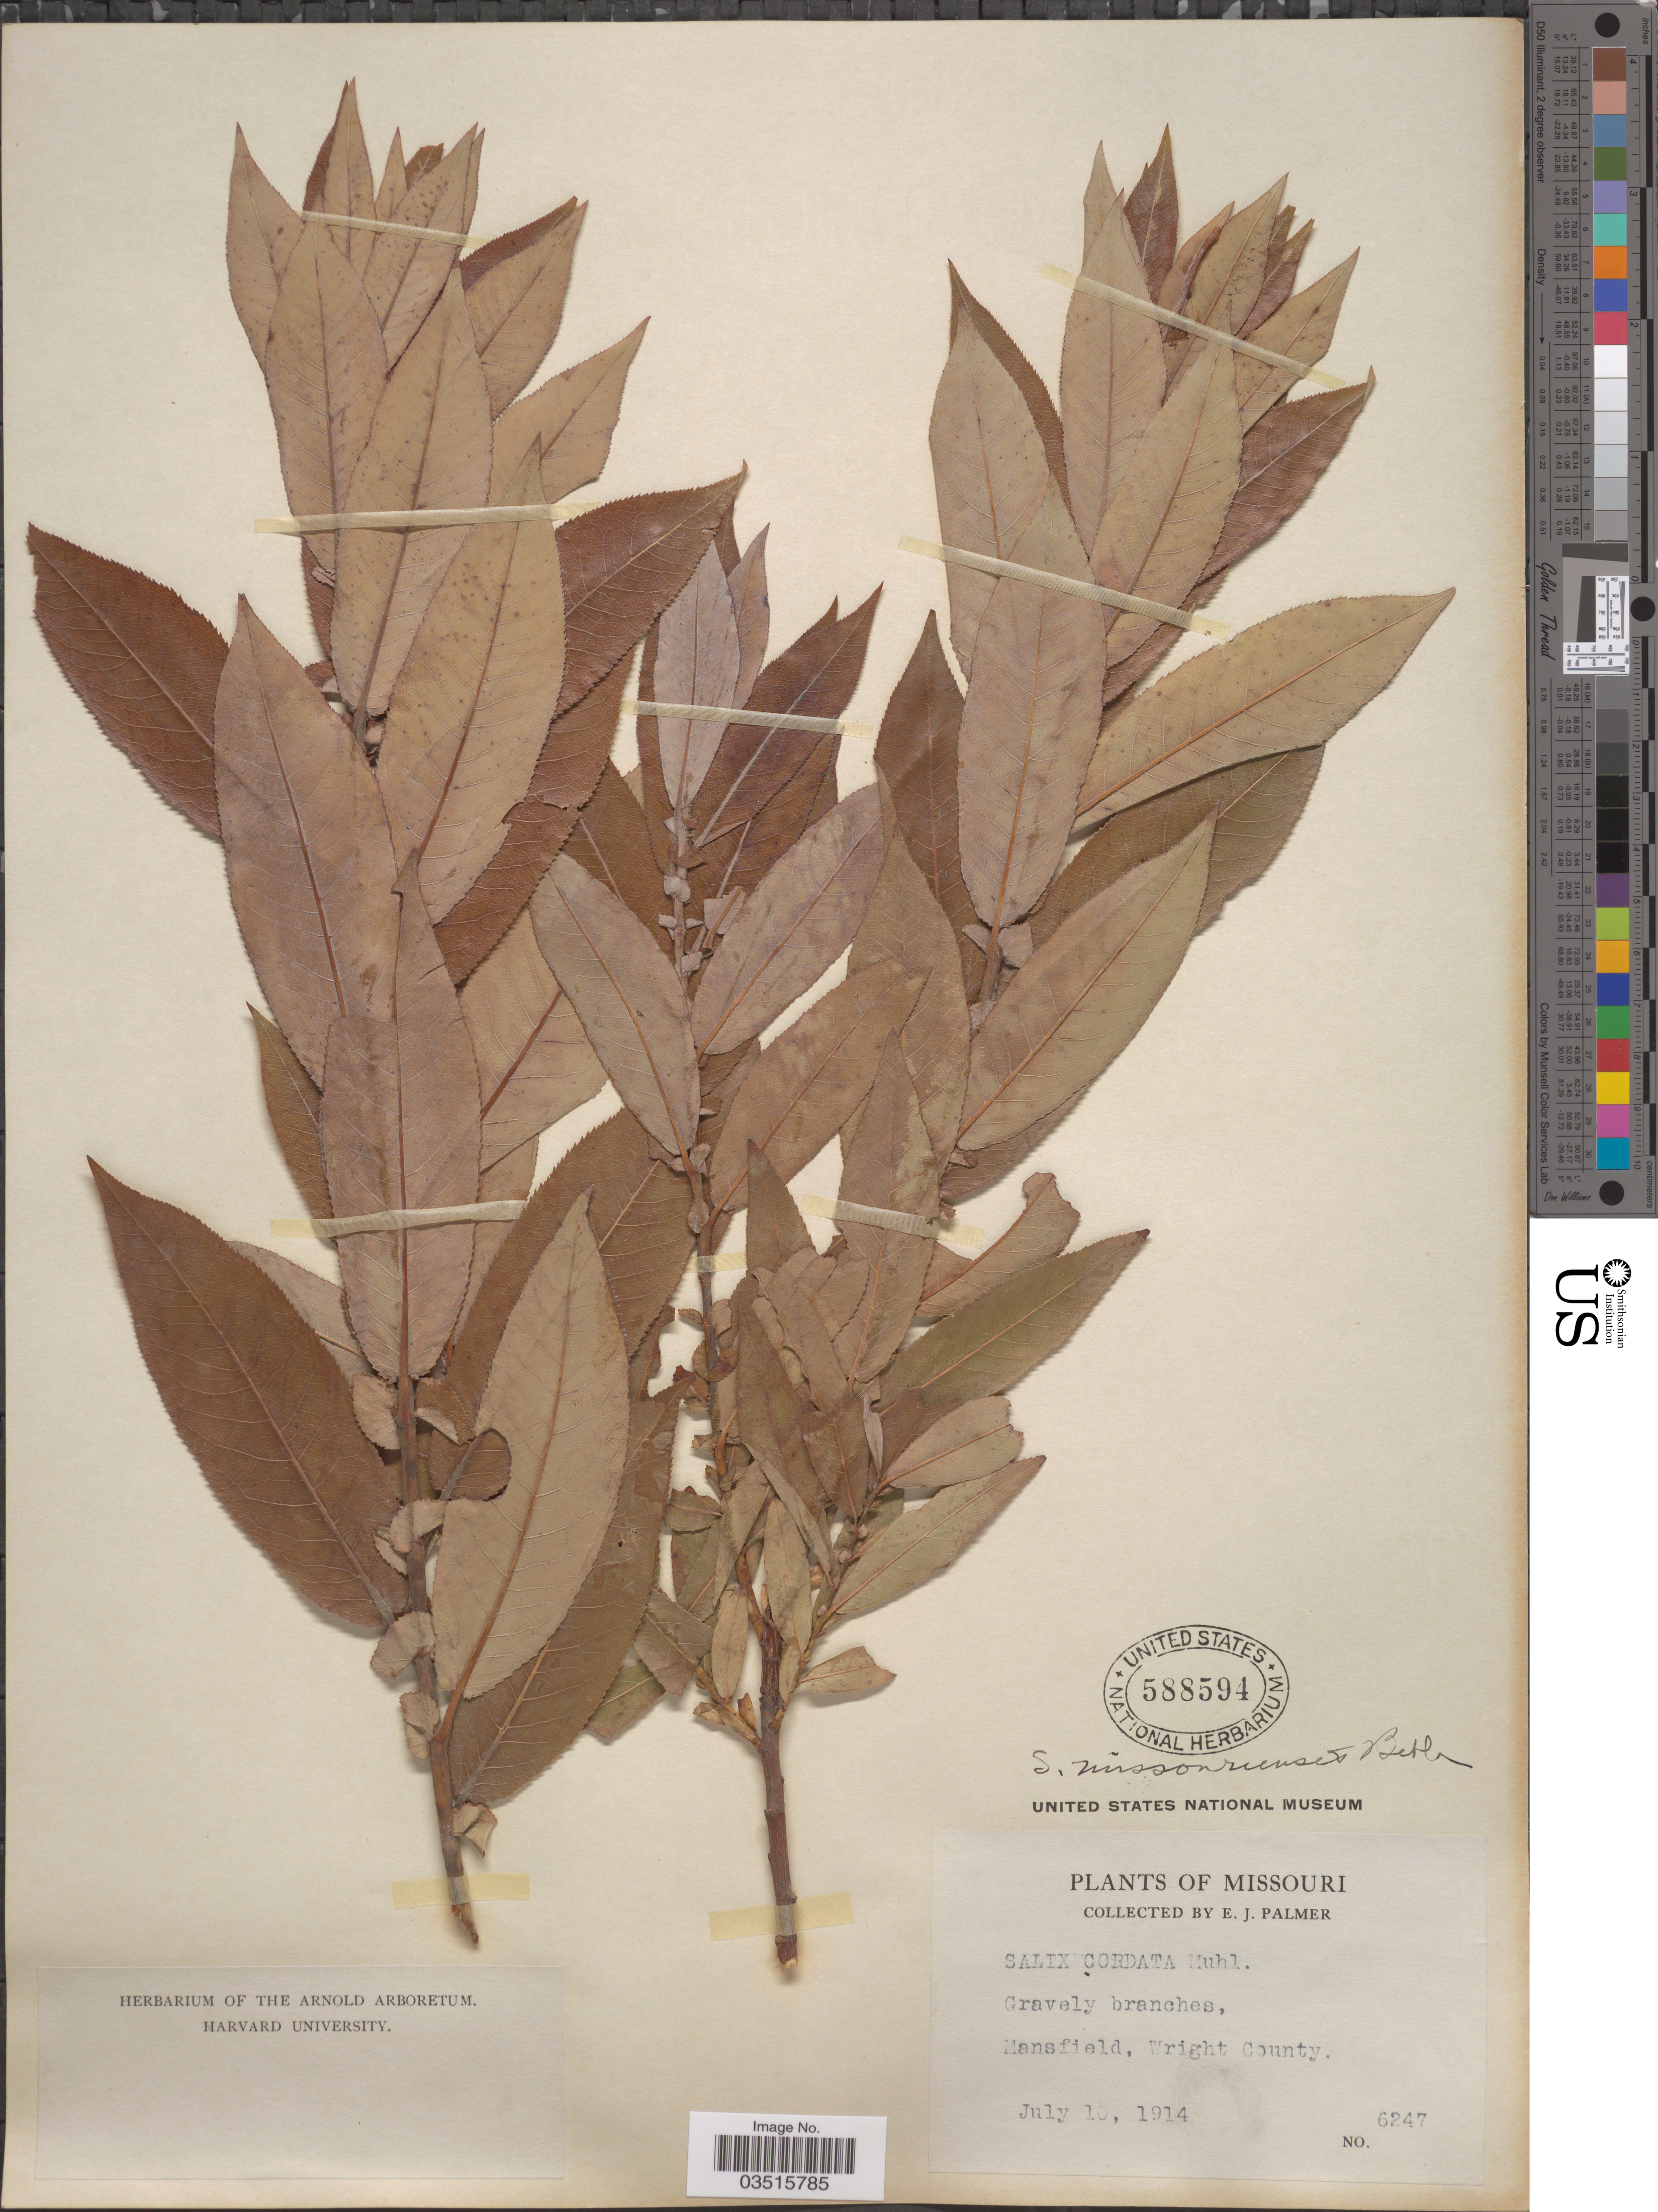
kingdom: Plantae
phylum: Tracheophyta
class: Magnoliopsida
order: Malpighiales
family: Salicaceae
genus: Salix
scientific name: Salix missouriensis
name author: Bebb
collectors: E. J. Palmer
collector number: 6247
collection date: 1914-07-10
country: United States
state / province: Missouri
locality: Mansfield, Wright County.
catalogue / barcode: US 588594